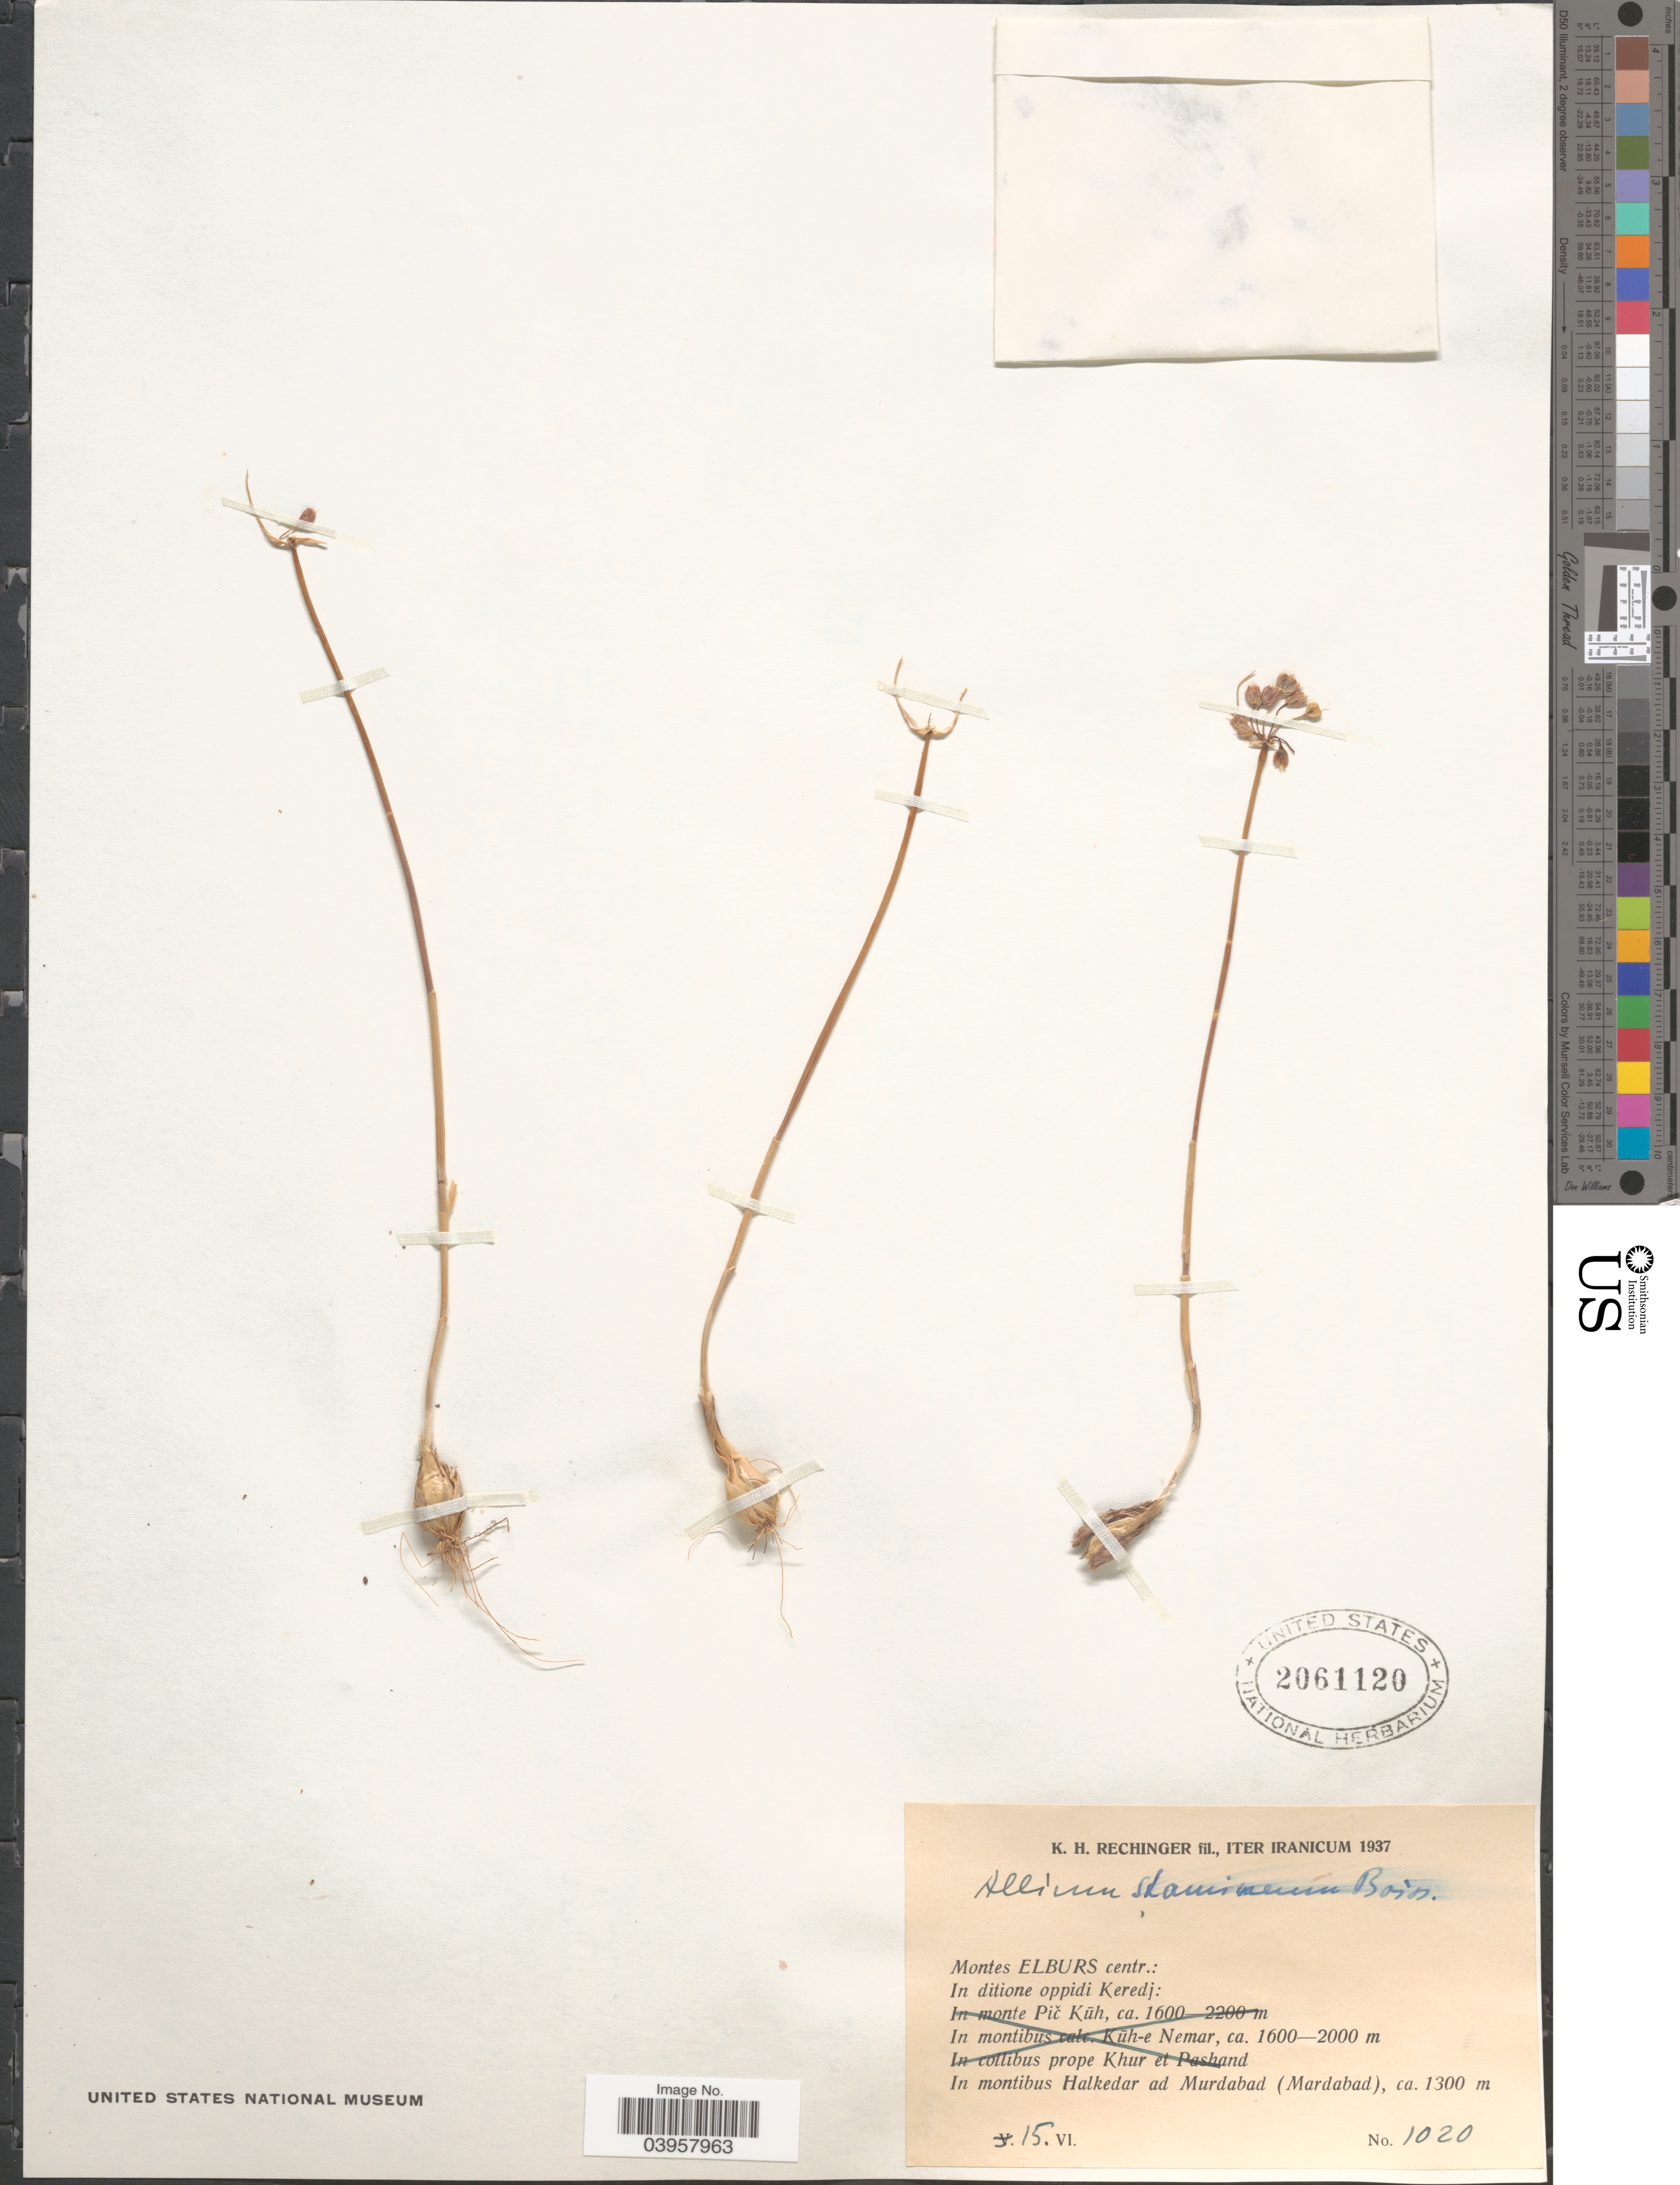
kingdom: Plantae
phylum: Tracheophyta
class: Liliopsida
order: Asparagales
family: Amaryllidaceae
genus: Allium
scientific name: Allium stamineum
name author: Boiss.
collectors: K. H. Rechinger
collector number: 1020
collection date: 1937-06-15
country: Iran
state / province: Alborz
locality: Montes Elburs centr.: In ditione oppidi Keredj: In montibus Halkedar ad Murdabad (Mardabad).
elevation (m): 1300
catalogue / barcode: US 2061120